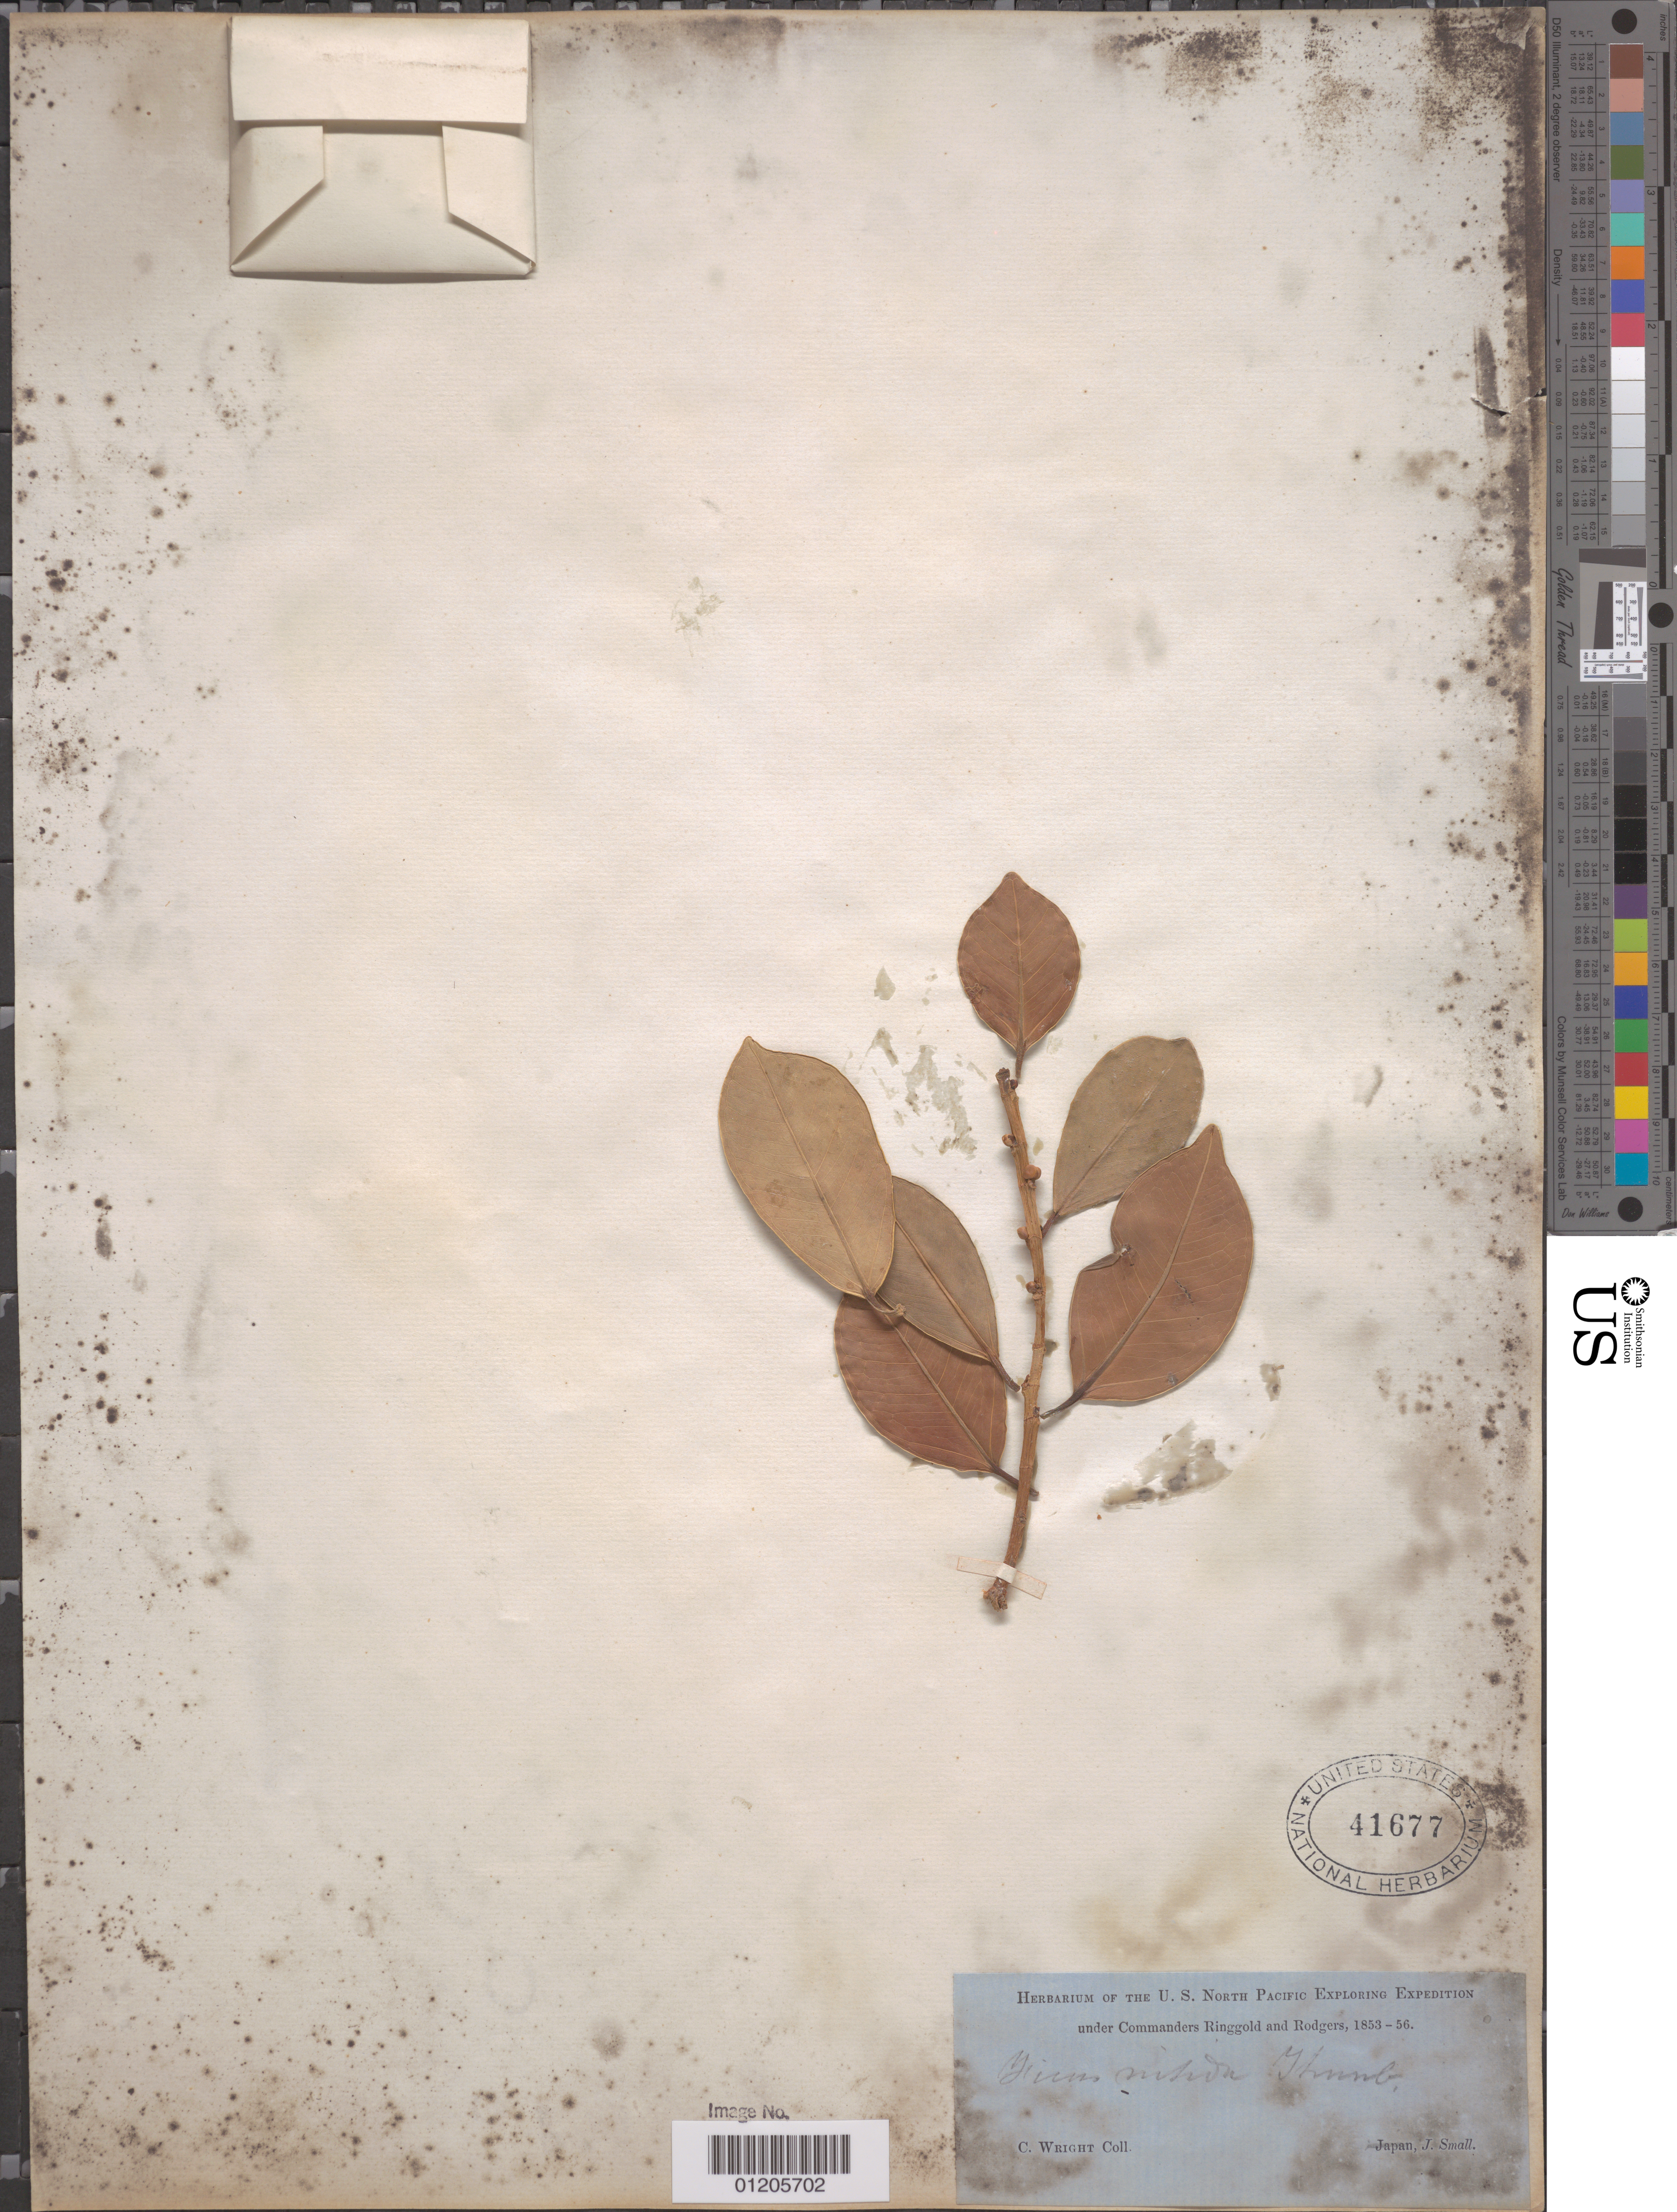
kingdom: Plantae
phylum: Tracheophyta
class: Magnoliopsida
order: Rosales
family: Moraceae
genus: Ficus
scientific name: Ficus nitida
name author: Thunb.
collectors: C. Wright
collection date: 1853/1856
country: Japan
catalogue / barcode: US 41677